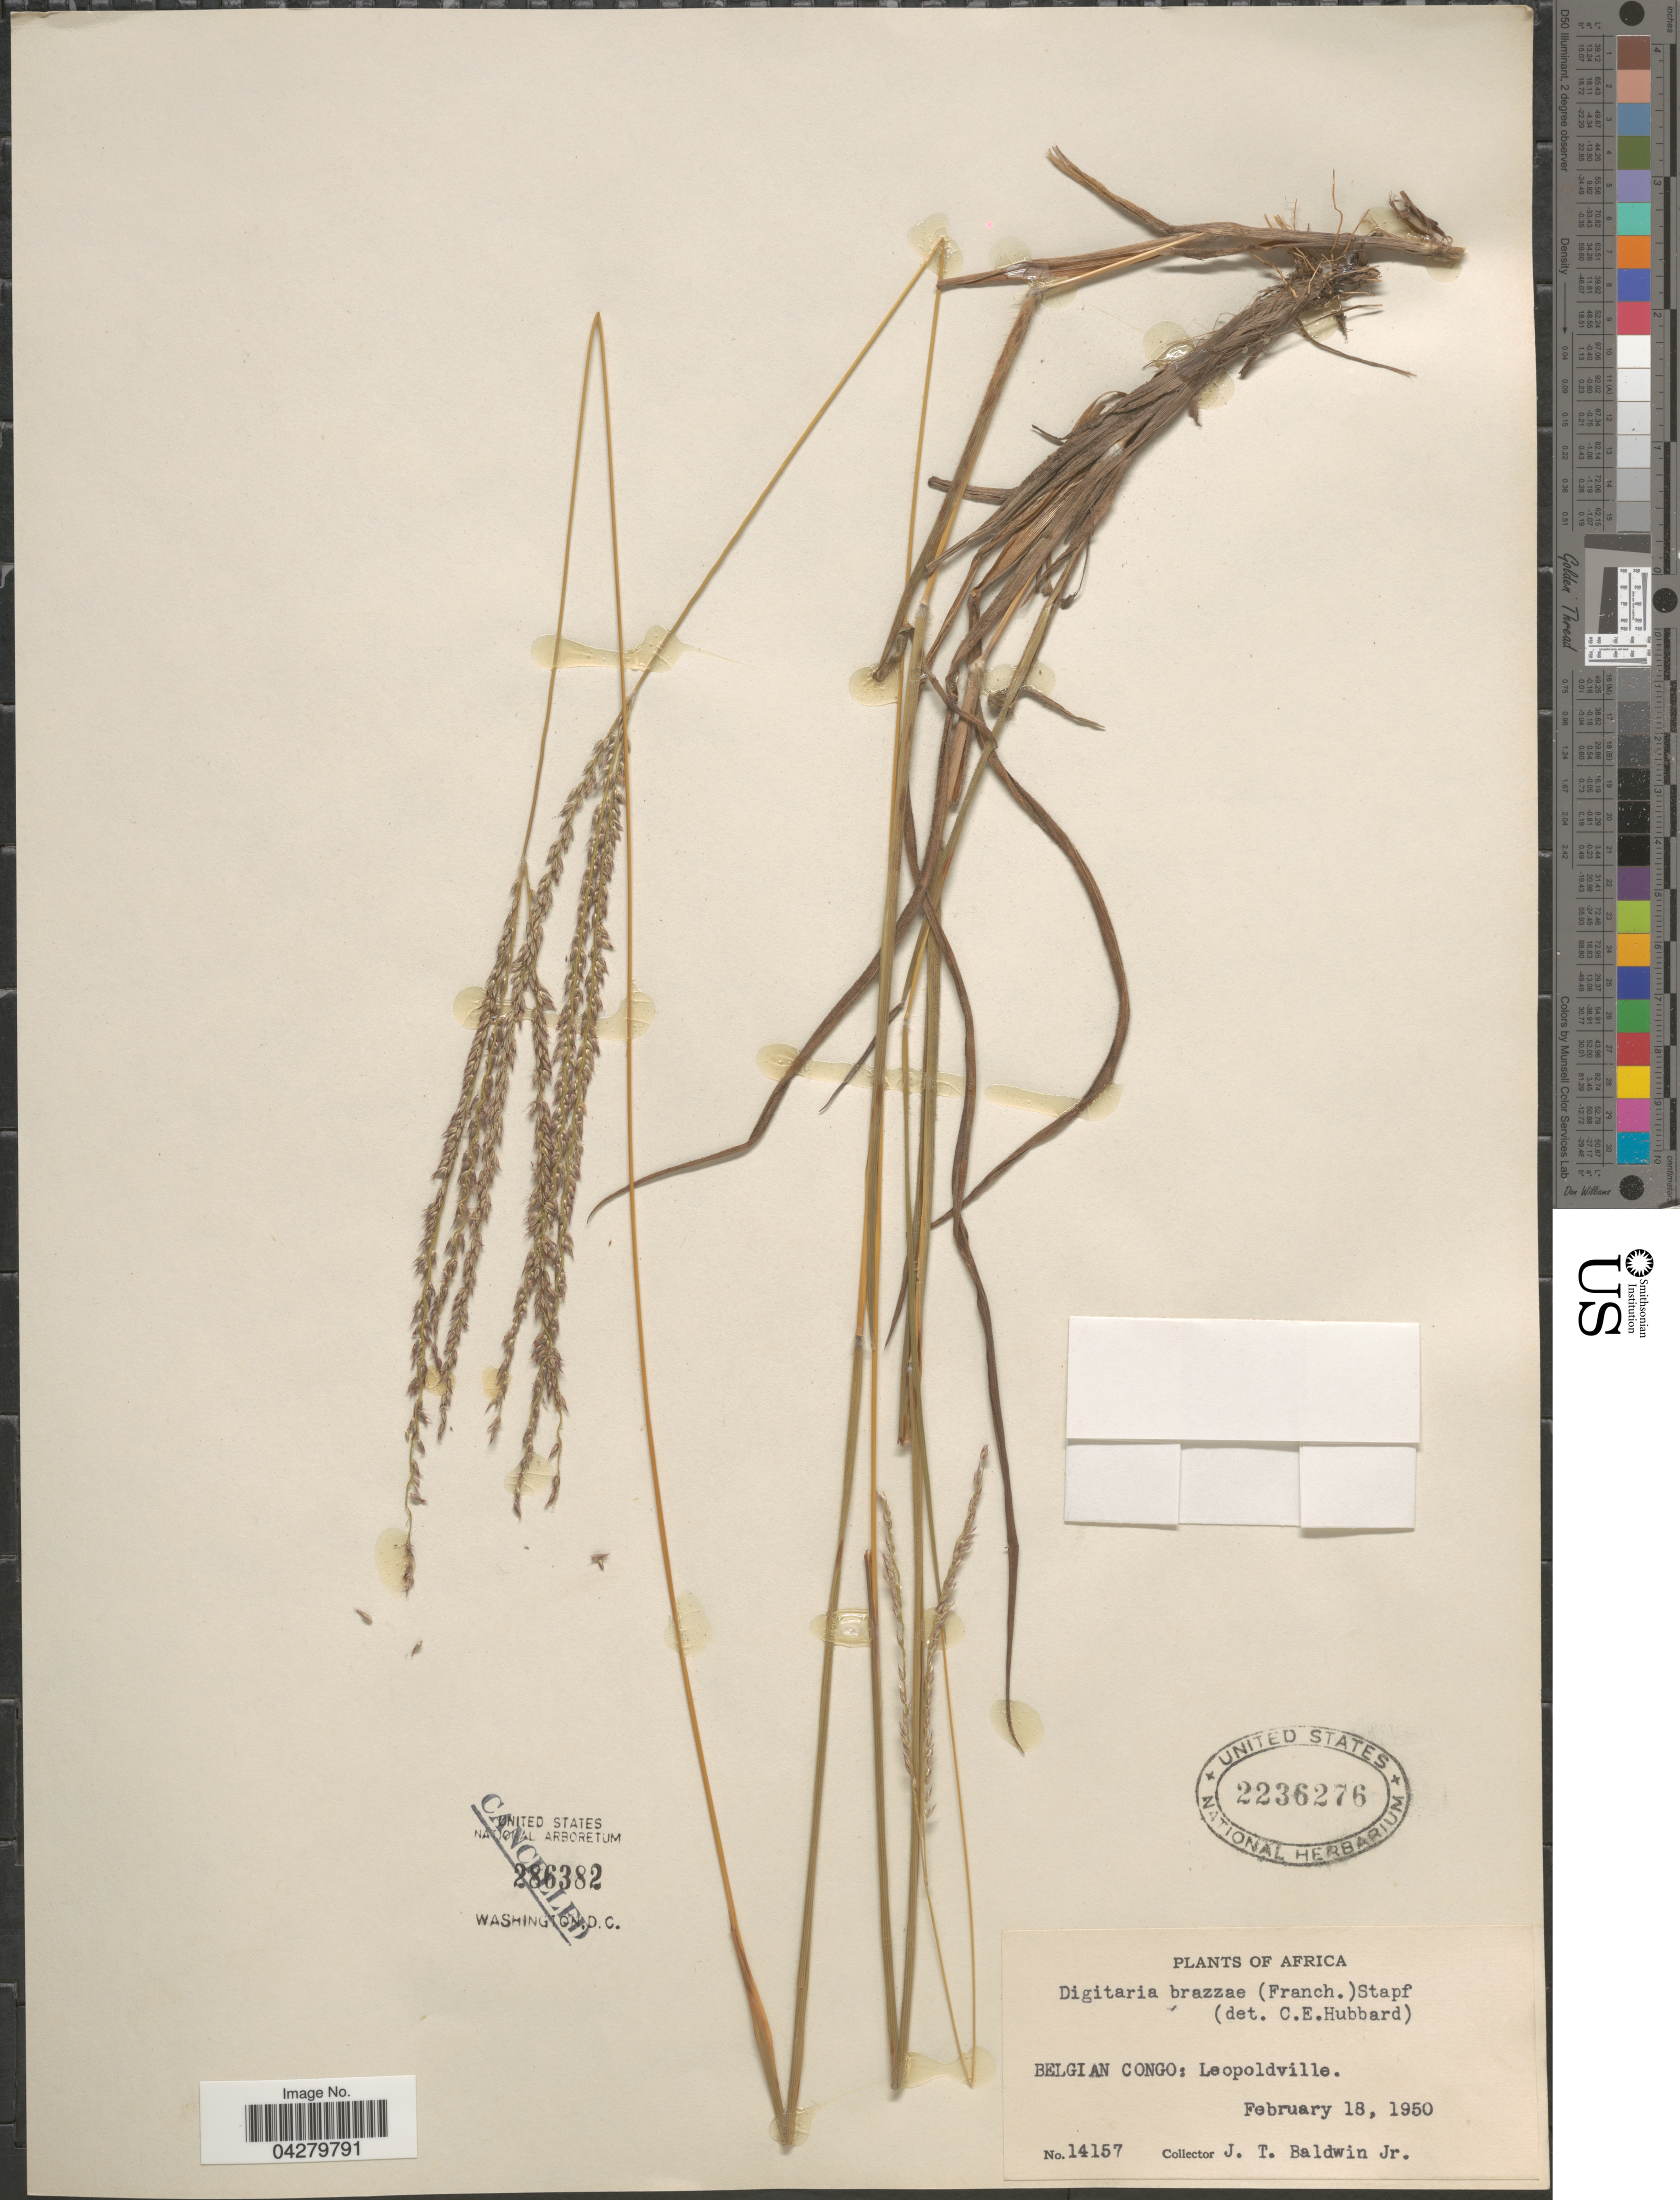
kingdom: Plantae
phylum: Tracheophyta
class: Liliopsida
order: Poales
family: Poaceae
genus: Digitaria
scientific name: Digitaria brazzae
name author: (Franch.) Stapf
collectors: J. T. Baldwin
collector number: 14157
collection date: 1950-02-18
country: Congo, Democratic Republic of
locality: Belgian Congo: Leopoldville.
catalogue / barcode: US 2236276